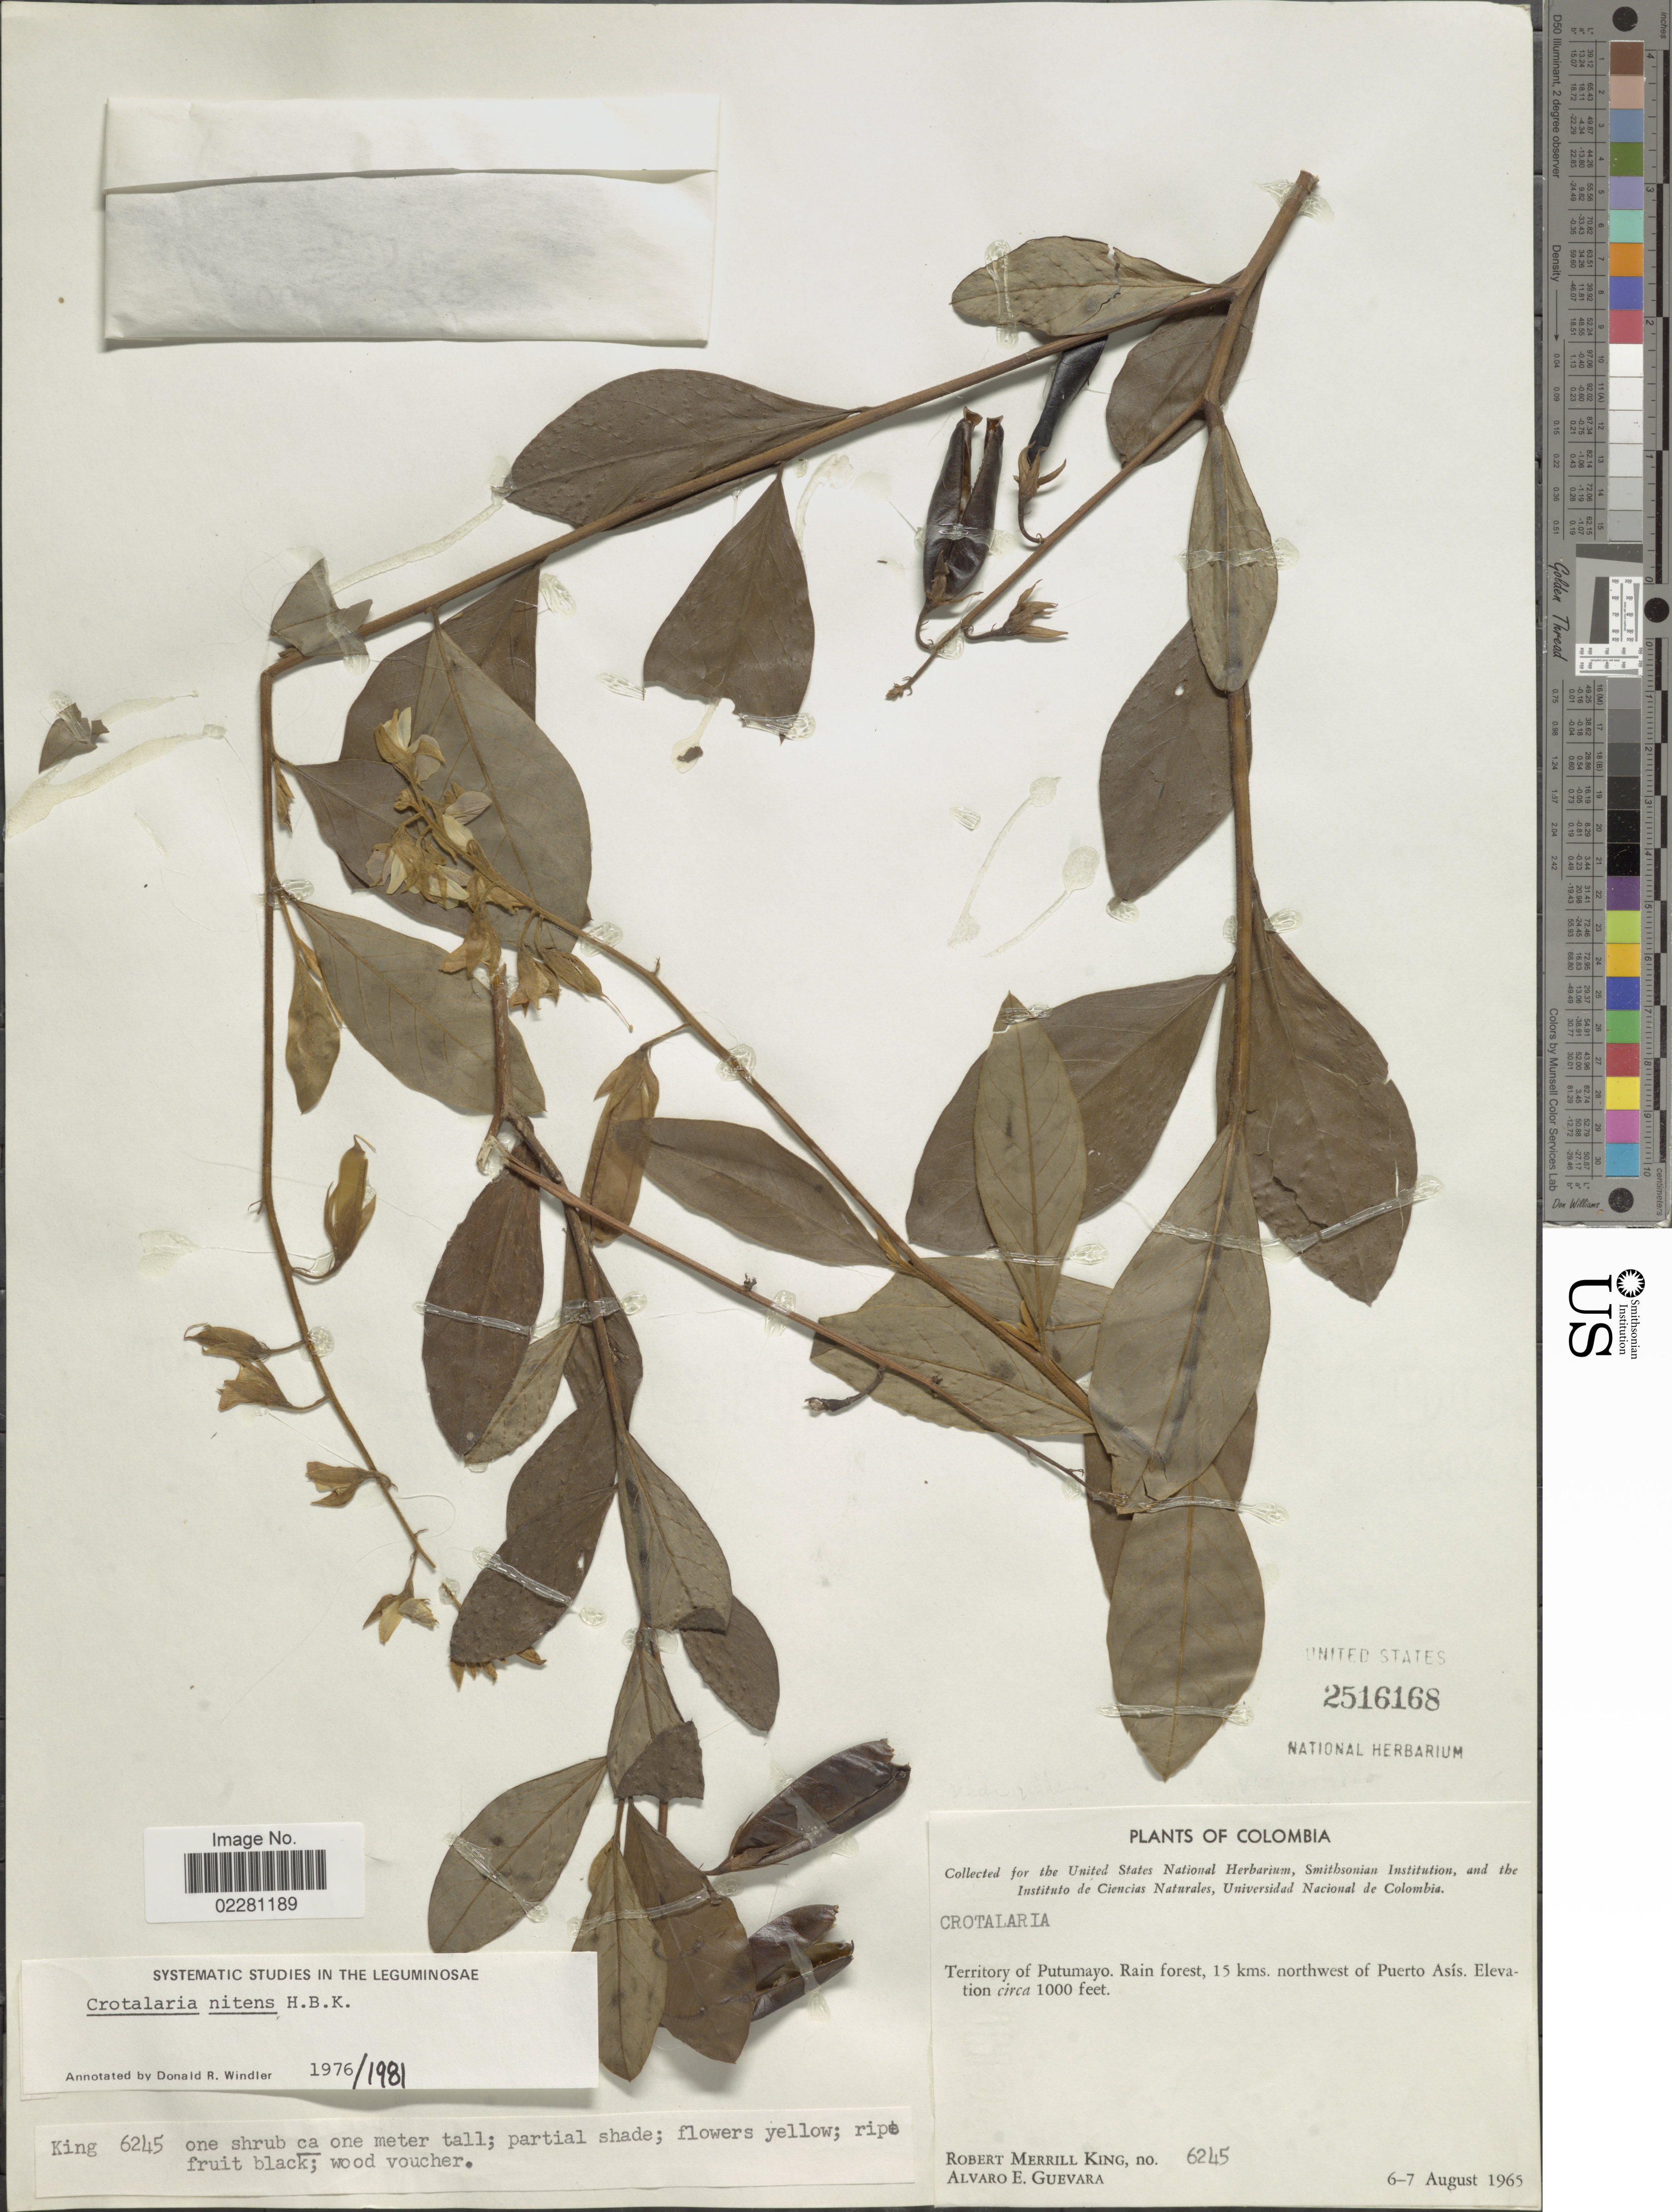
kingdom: Plantae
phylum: Tracheophyta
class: Magnoliopsida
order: Fabales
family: Fabaceae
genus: Crotalaria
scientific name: Crotalaria nitens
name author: Kunth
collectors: R. M. King & A. E. Guevara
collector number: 6245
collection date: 1965-08-06/1965-08-07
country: Colombia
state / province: Putumayo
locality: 15 kms northwest of Puerto Asis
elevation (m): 305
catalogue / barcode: US 2516168